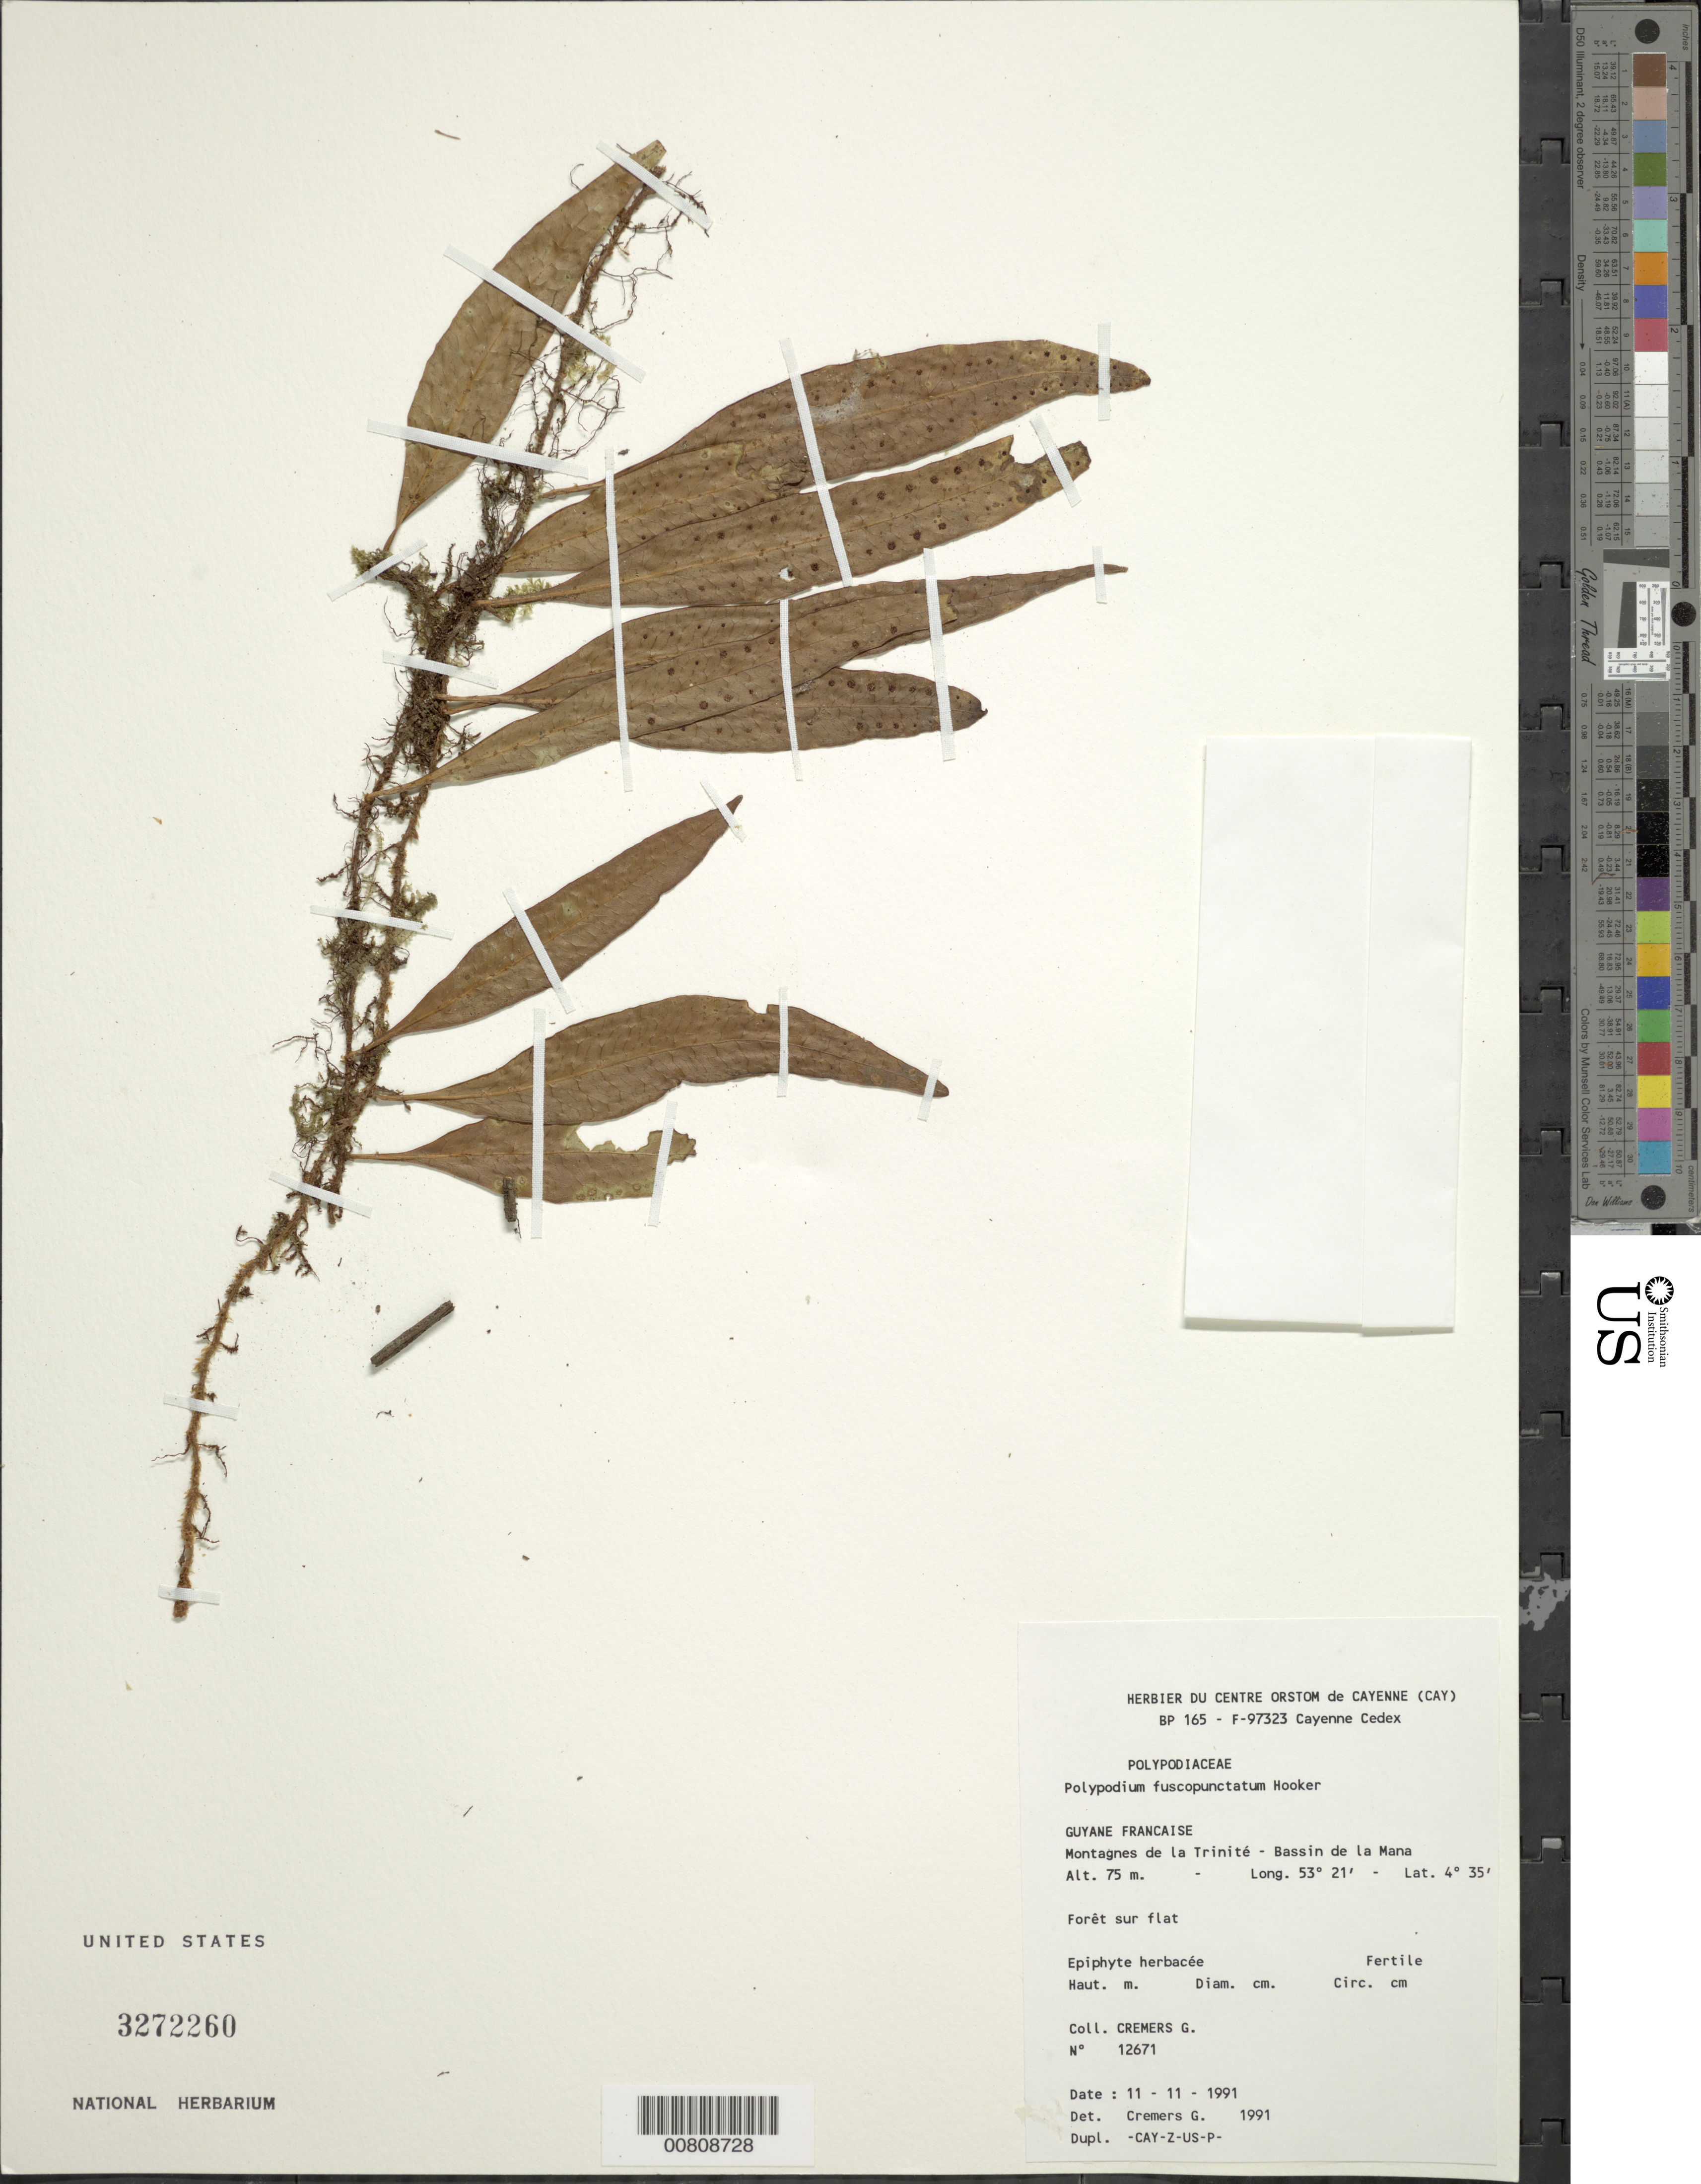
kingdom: Plantae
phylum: Tracheophyta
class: Polypodiopsida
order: Polypodiales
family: Polypodiaceae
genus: Microgramma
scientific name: Microgramma dictyophylla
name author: (Kunze ex Mett.) de la Sota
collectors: G. Cremers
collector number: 12671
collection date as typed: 11-Nov-91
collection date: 1991-11-11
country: French Guiana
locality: Montagnes de la Trinité, Bassin de la Mana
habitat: Forêt sur flat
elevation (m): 75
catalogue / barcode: US 3272260